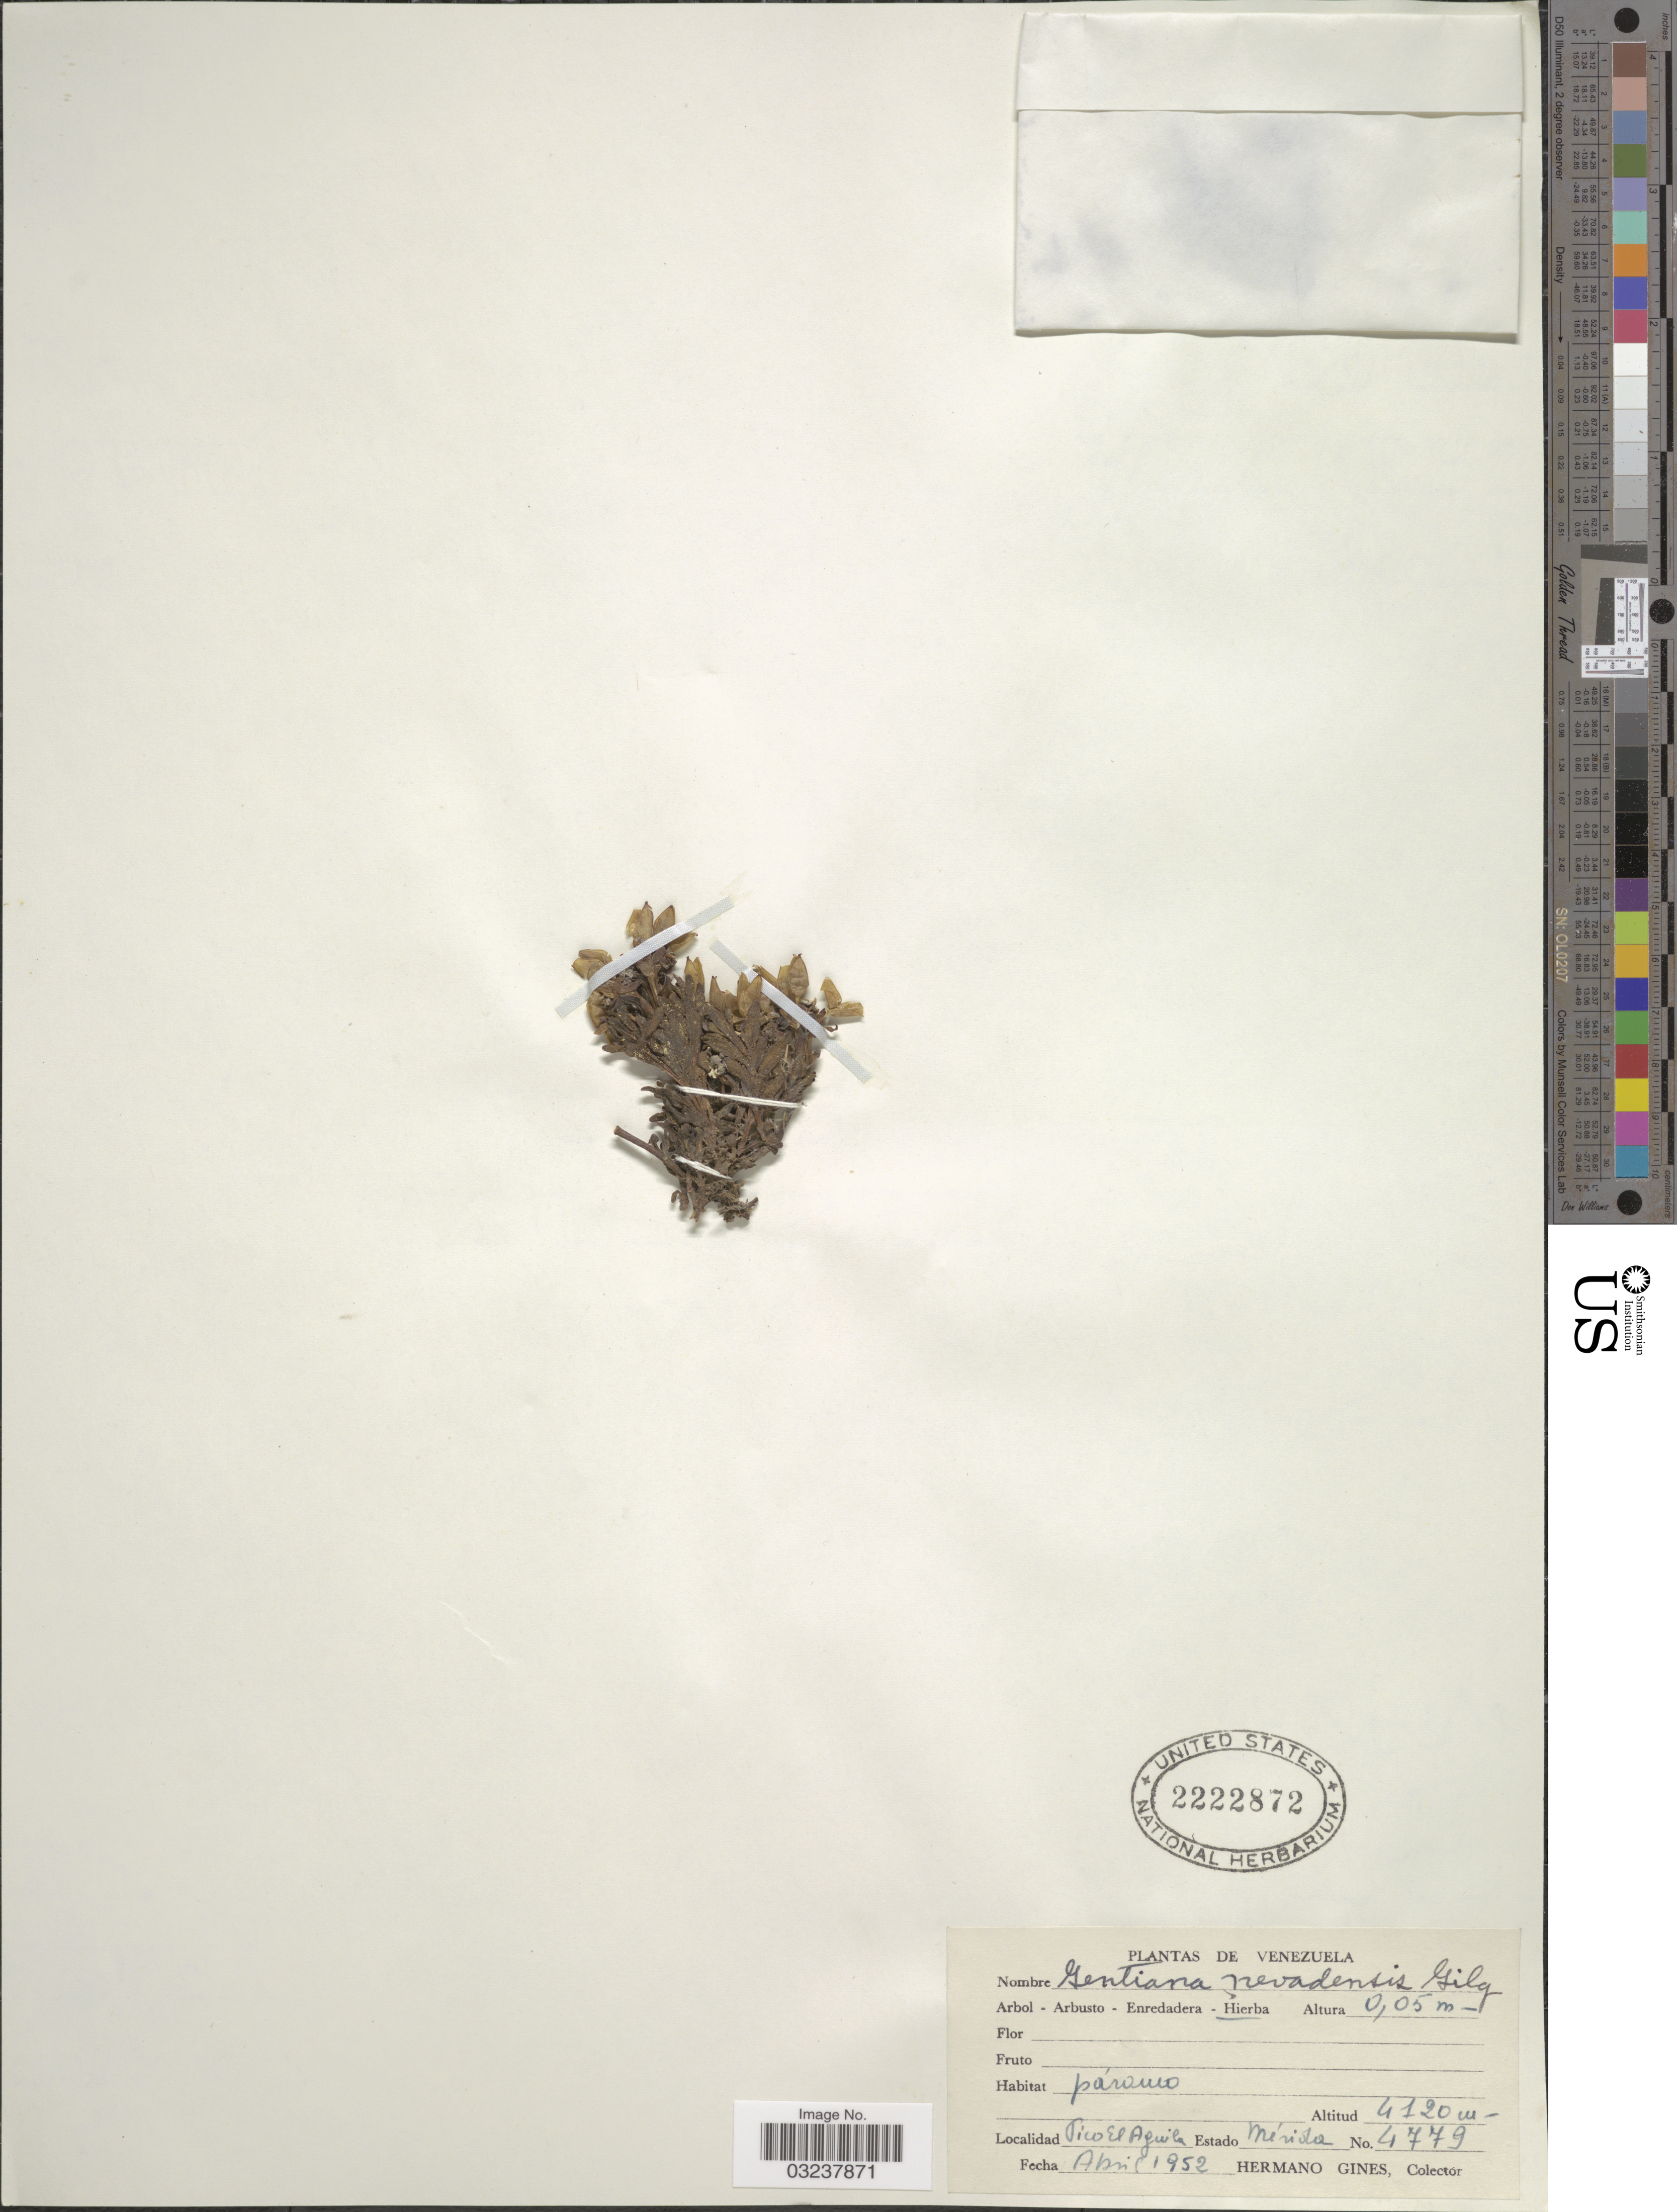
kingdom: Plantae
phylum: Tracheophyta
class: Magnoliopsida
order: Gentianales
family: Gentianaceae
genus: Gentianella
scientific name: Gentianella nevadensis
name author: (Gilg) Waever & Wüdenberg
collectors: Bro. Gines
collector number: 4779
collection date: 1952-04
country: Venezuela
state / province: Mérida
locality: Pico El Aguila.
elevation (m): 4120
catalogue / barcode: US 2222872